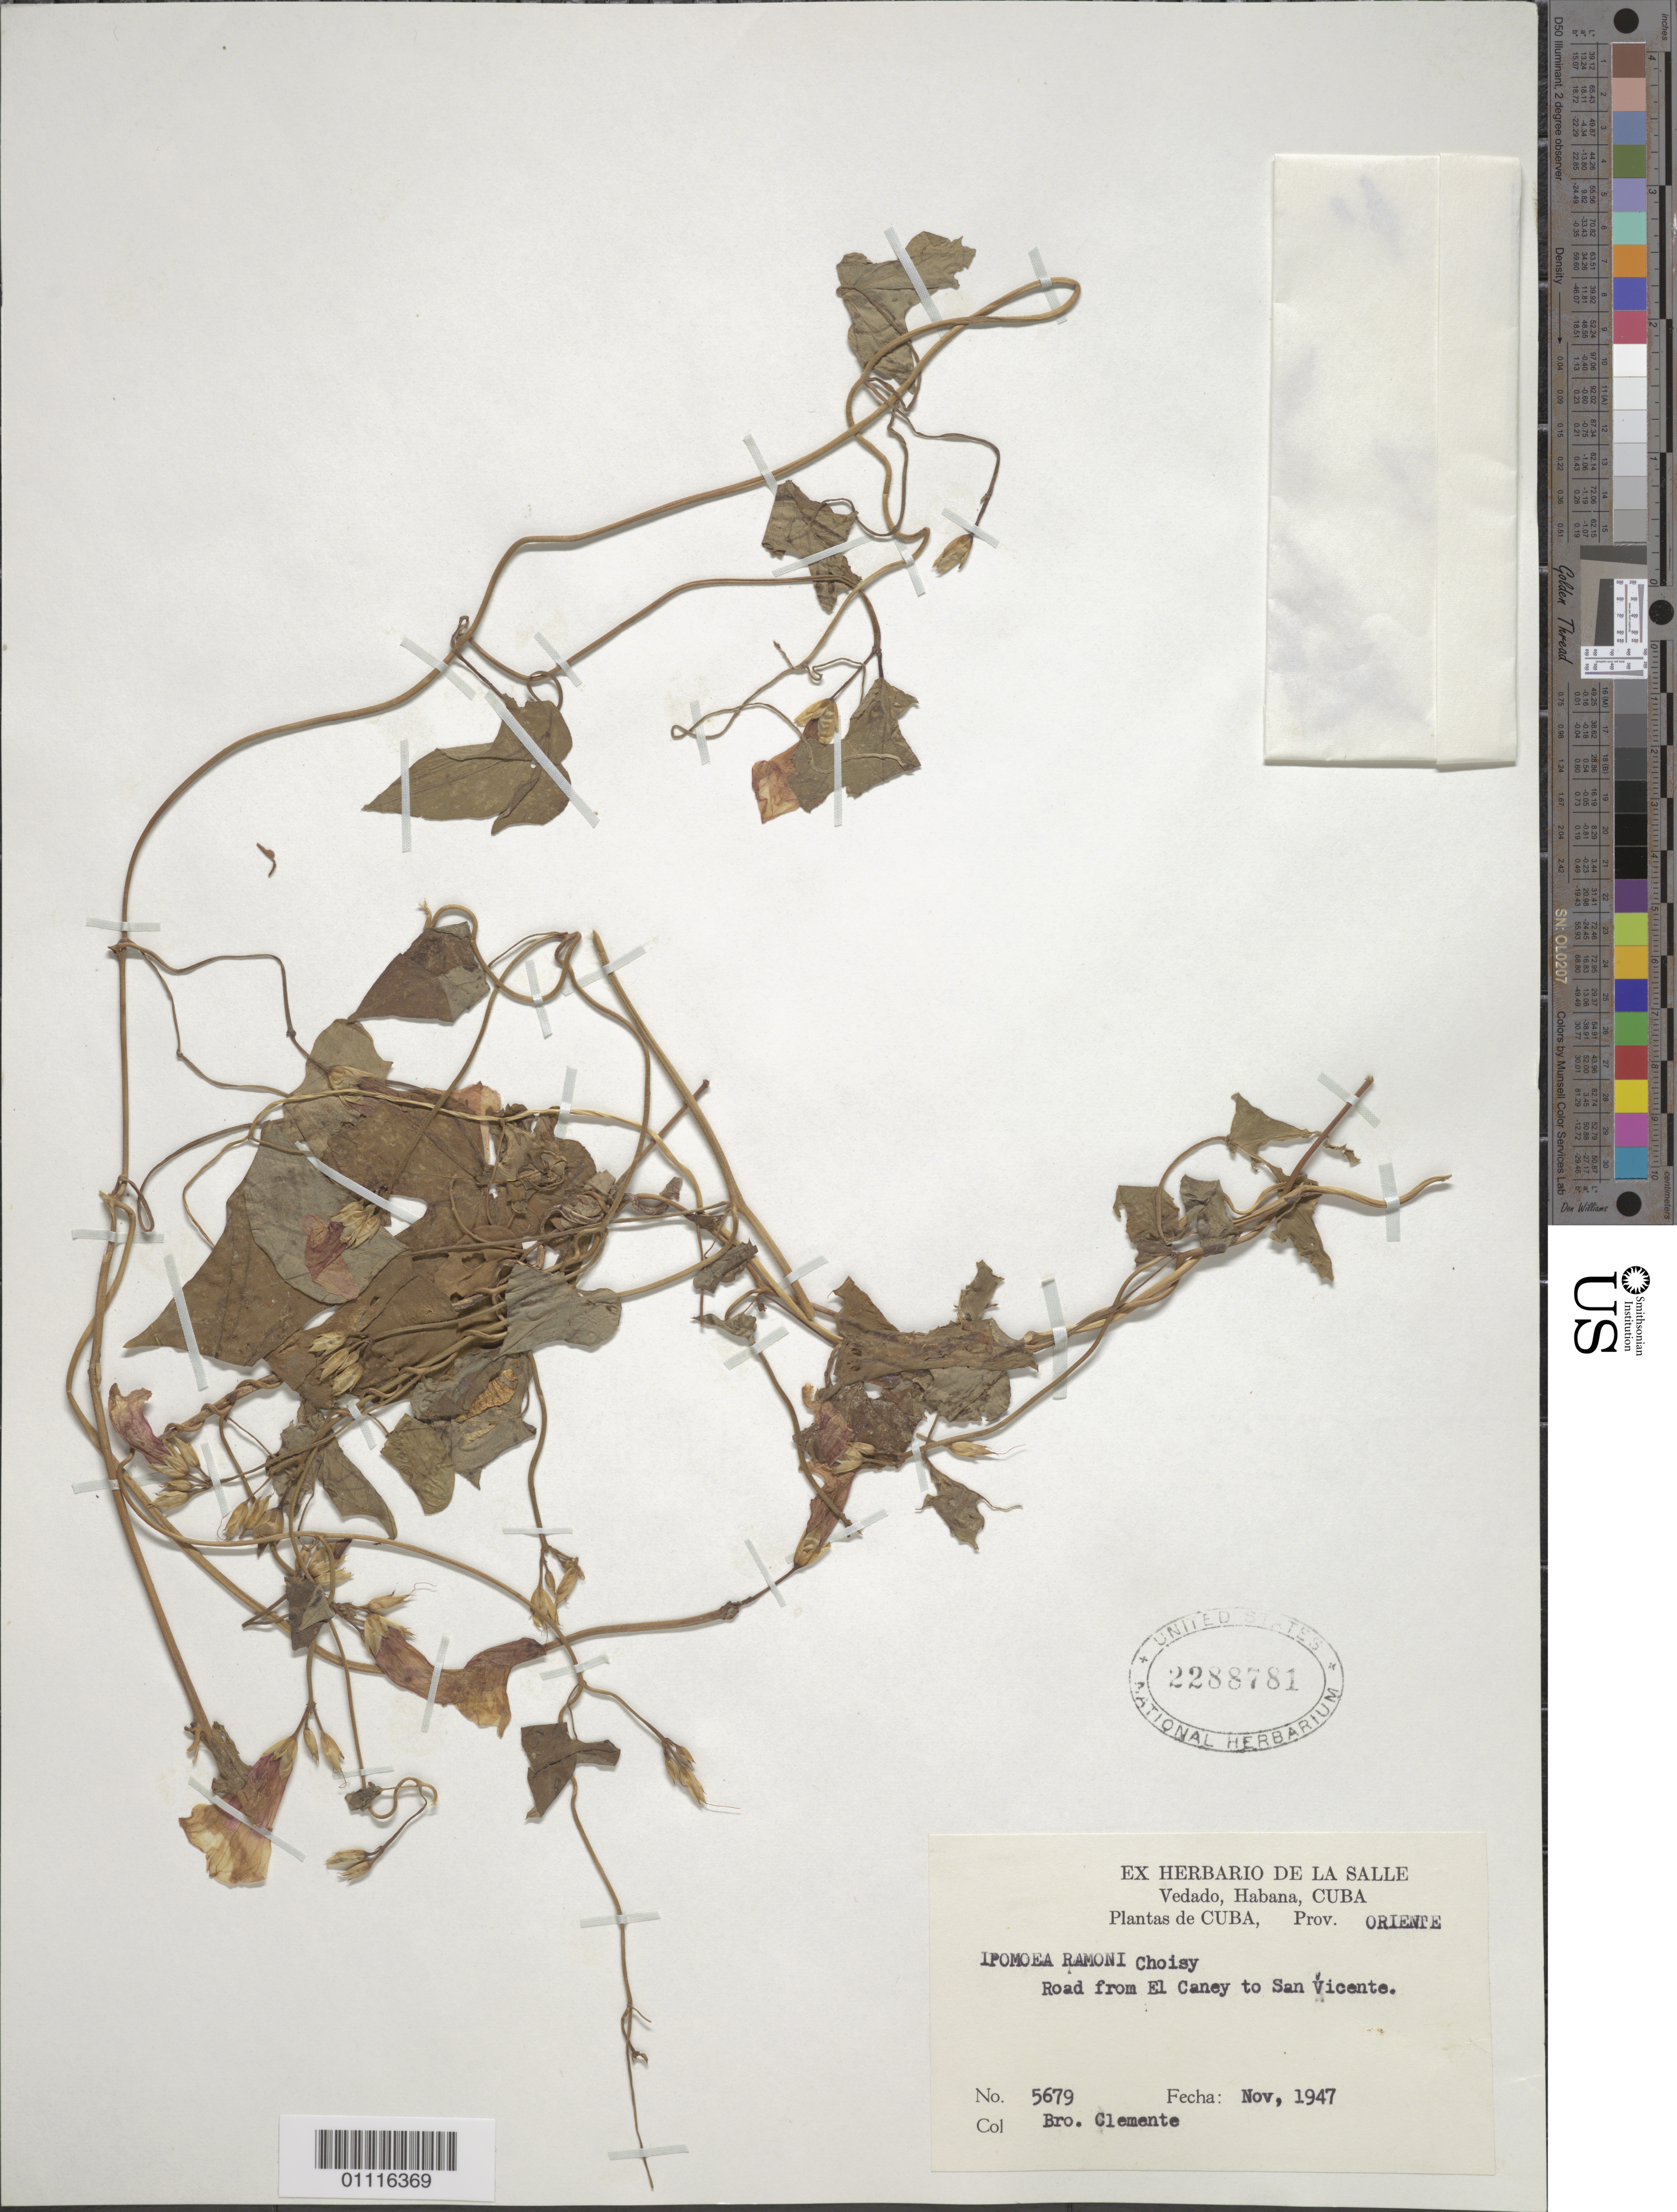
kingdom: Plantae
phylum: Tracheophyta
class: Magnoliopsida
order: Solanales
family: Convolvulaceae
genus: Ipomoea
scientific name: Ipomoea wrightii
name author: A. Gray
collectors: Bro. Clemente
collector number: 5679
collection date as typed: Nov 1947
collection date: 1947-11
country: Cuba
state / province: Santiago de Cuba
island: Cuba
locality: Road from El Caney to San Vicente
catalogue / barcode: US 2288781